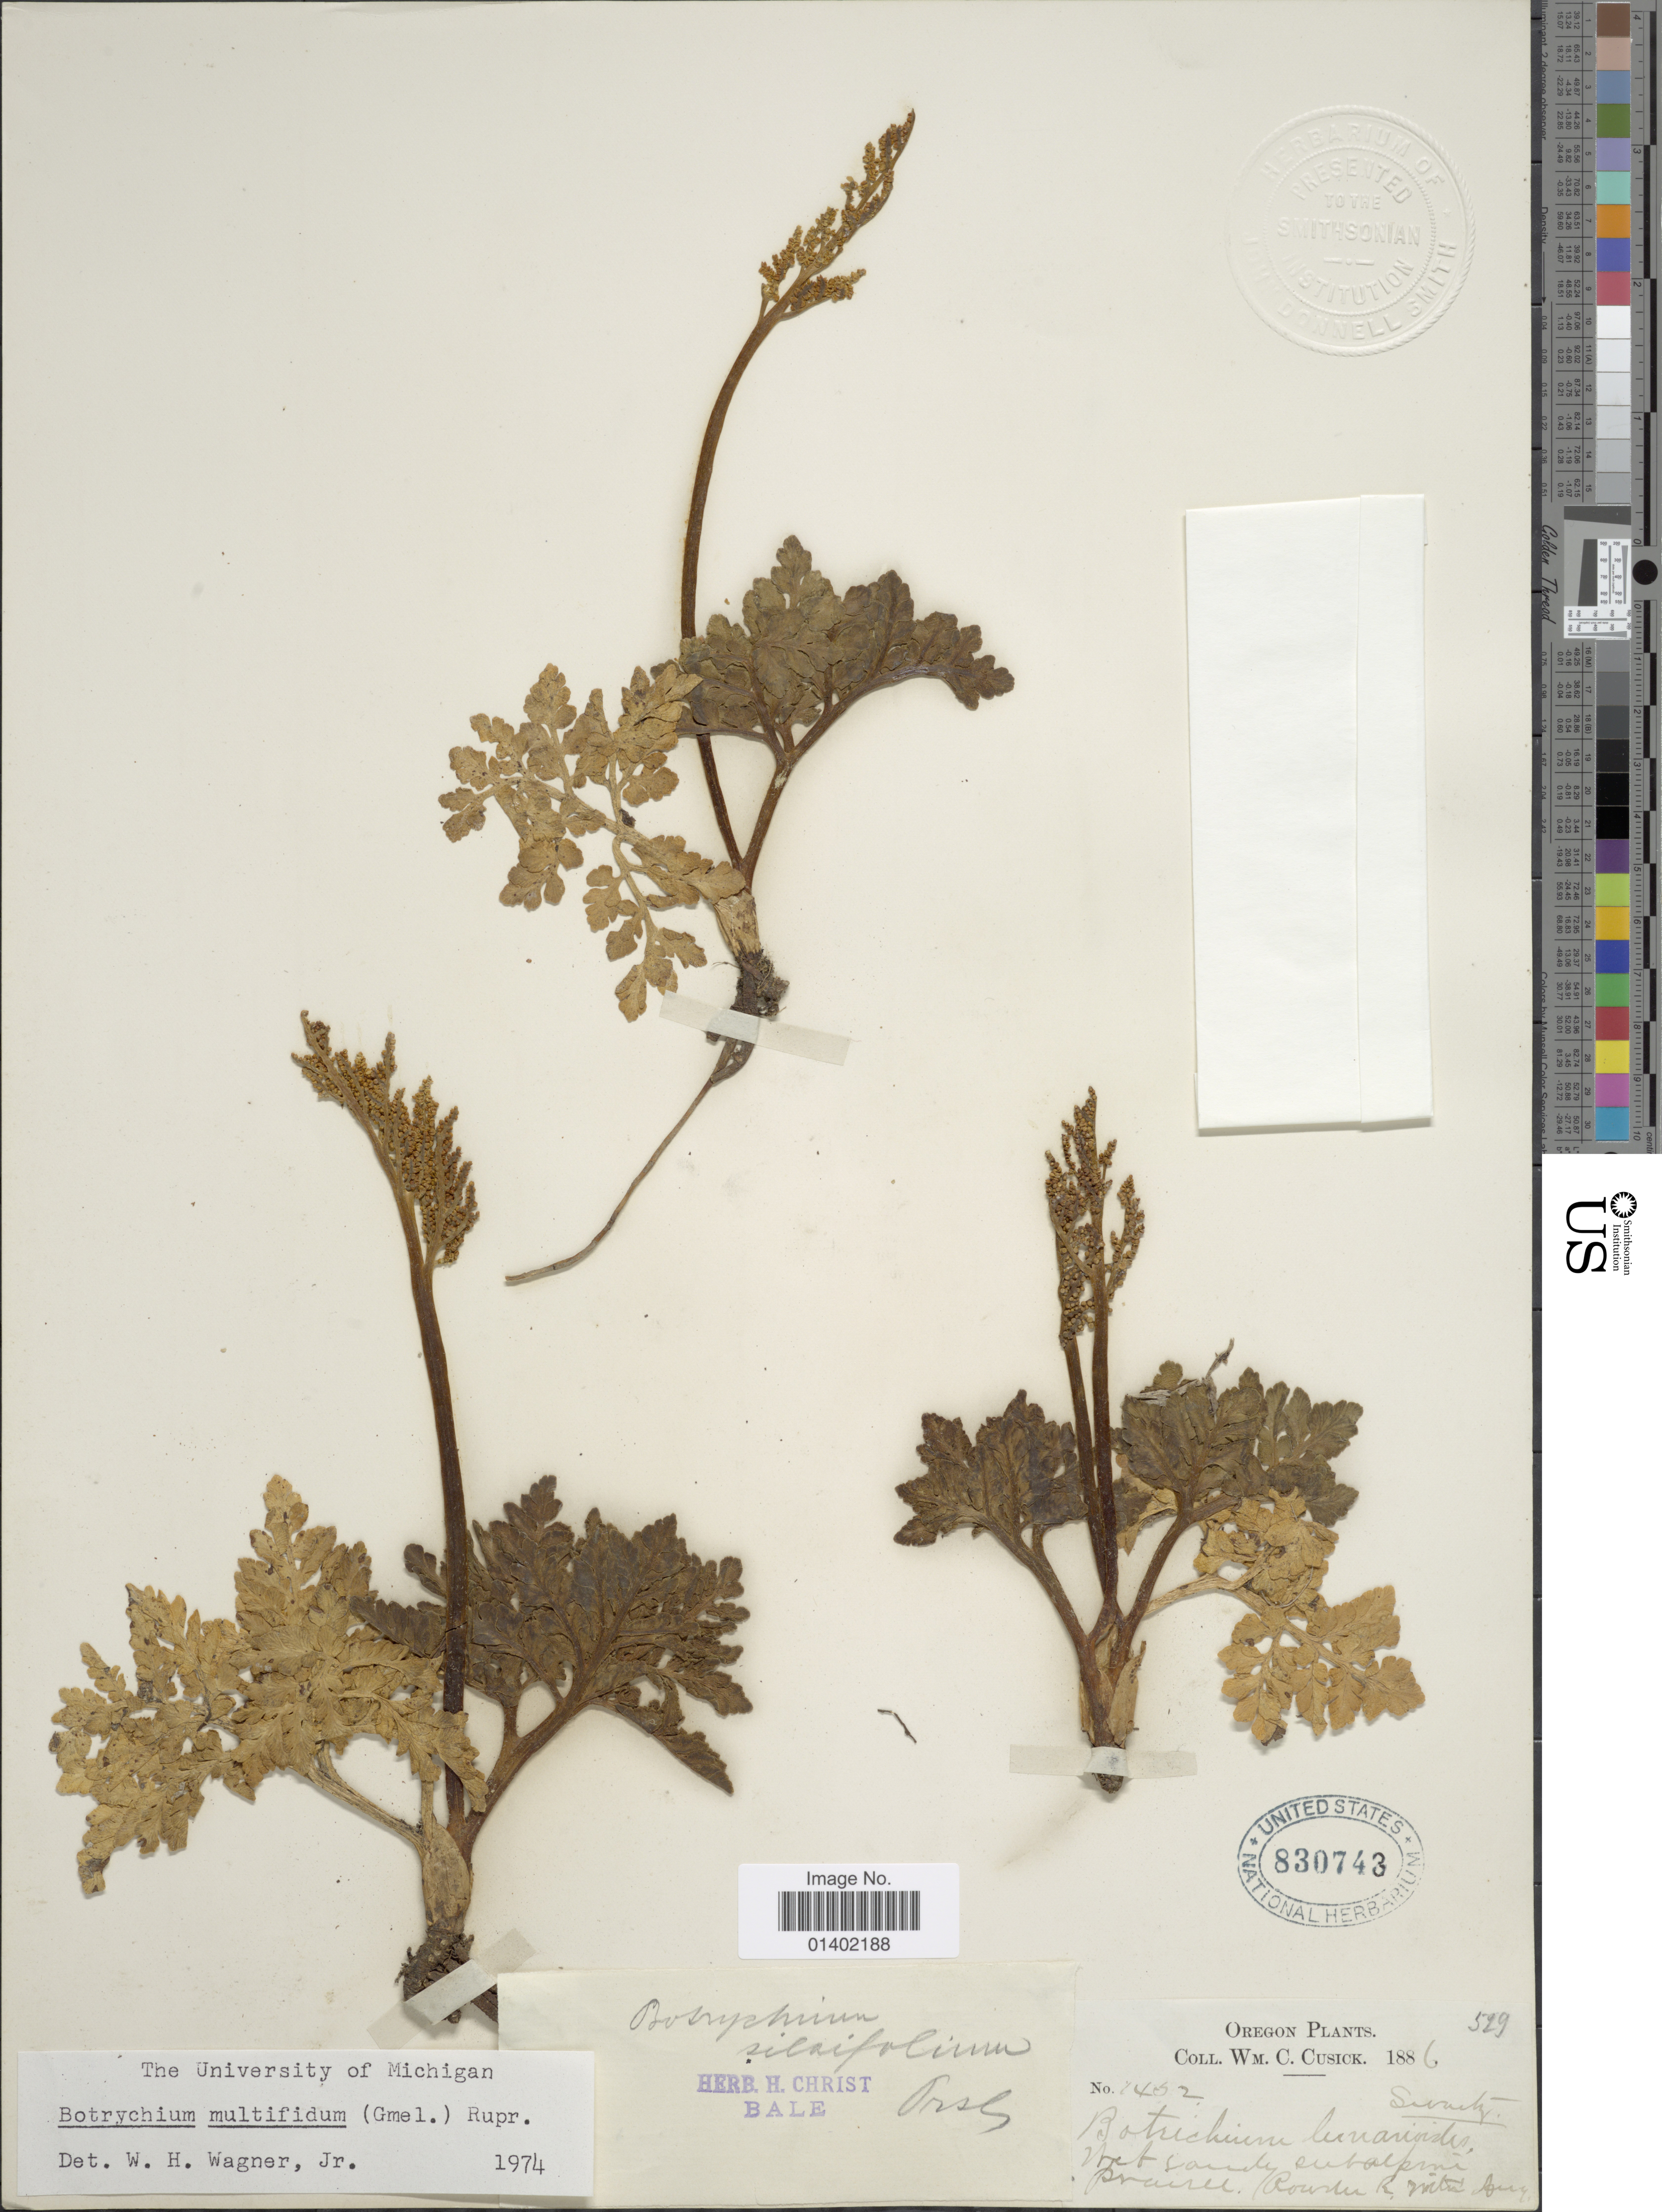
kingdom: Plantae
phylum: Tracheophyta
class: Polypodiopsida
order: Ophioglossales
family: Ophioglossaceae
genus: Botrychium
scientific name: Botrychium multifidum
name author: (J.F. Gmel.) Rupr.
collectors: W. C. Cusick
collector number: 529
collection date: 1886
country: United States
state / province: Oregon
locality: Oregon Plants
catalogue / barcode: US 830743